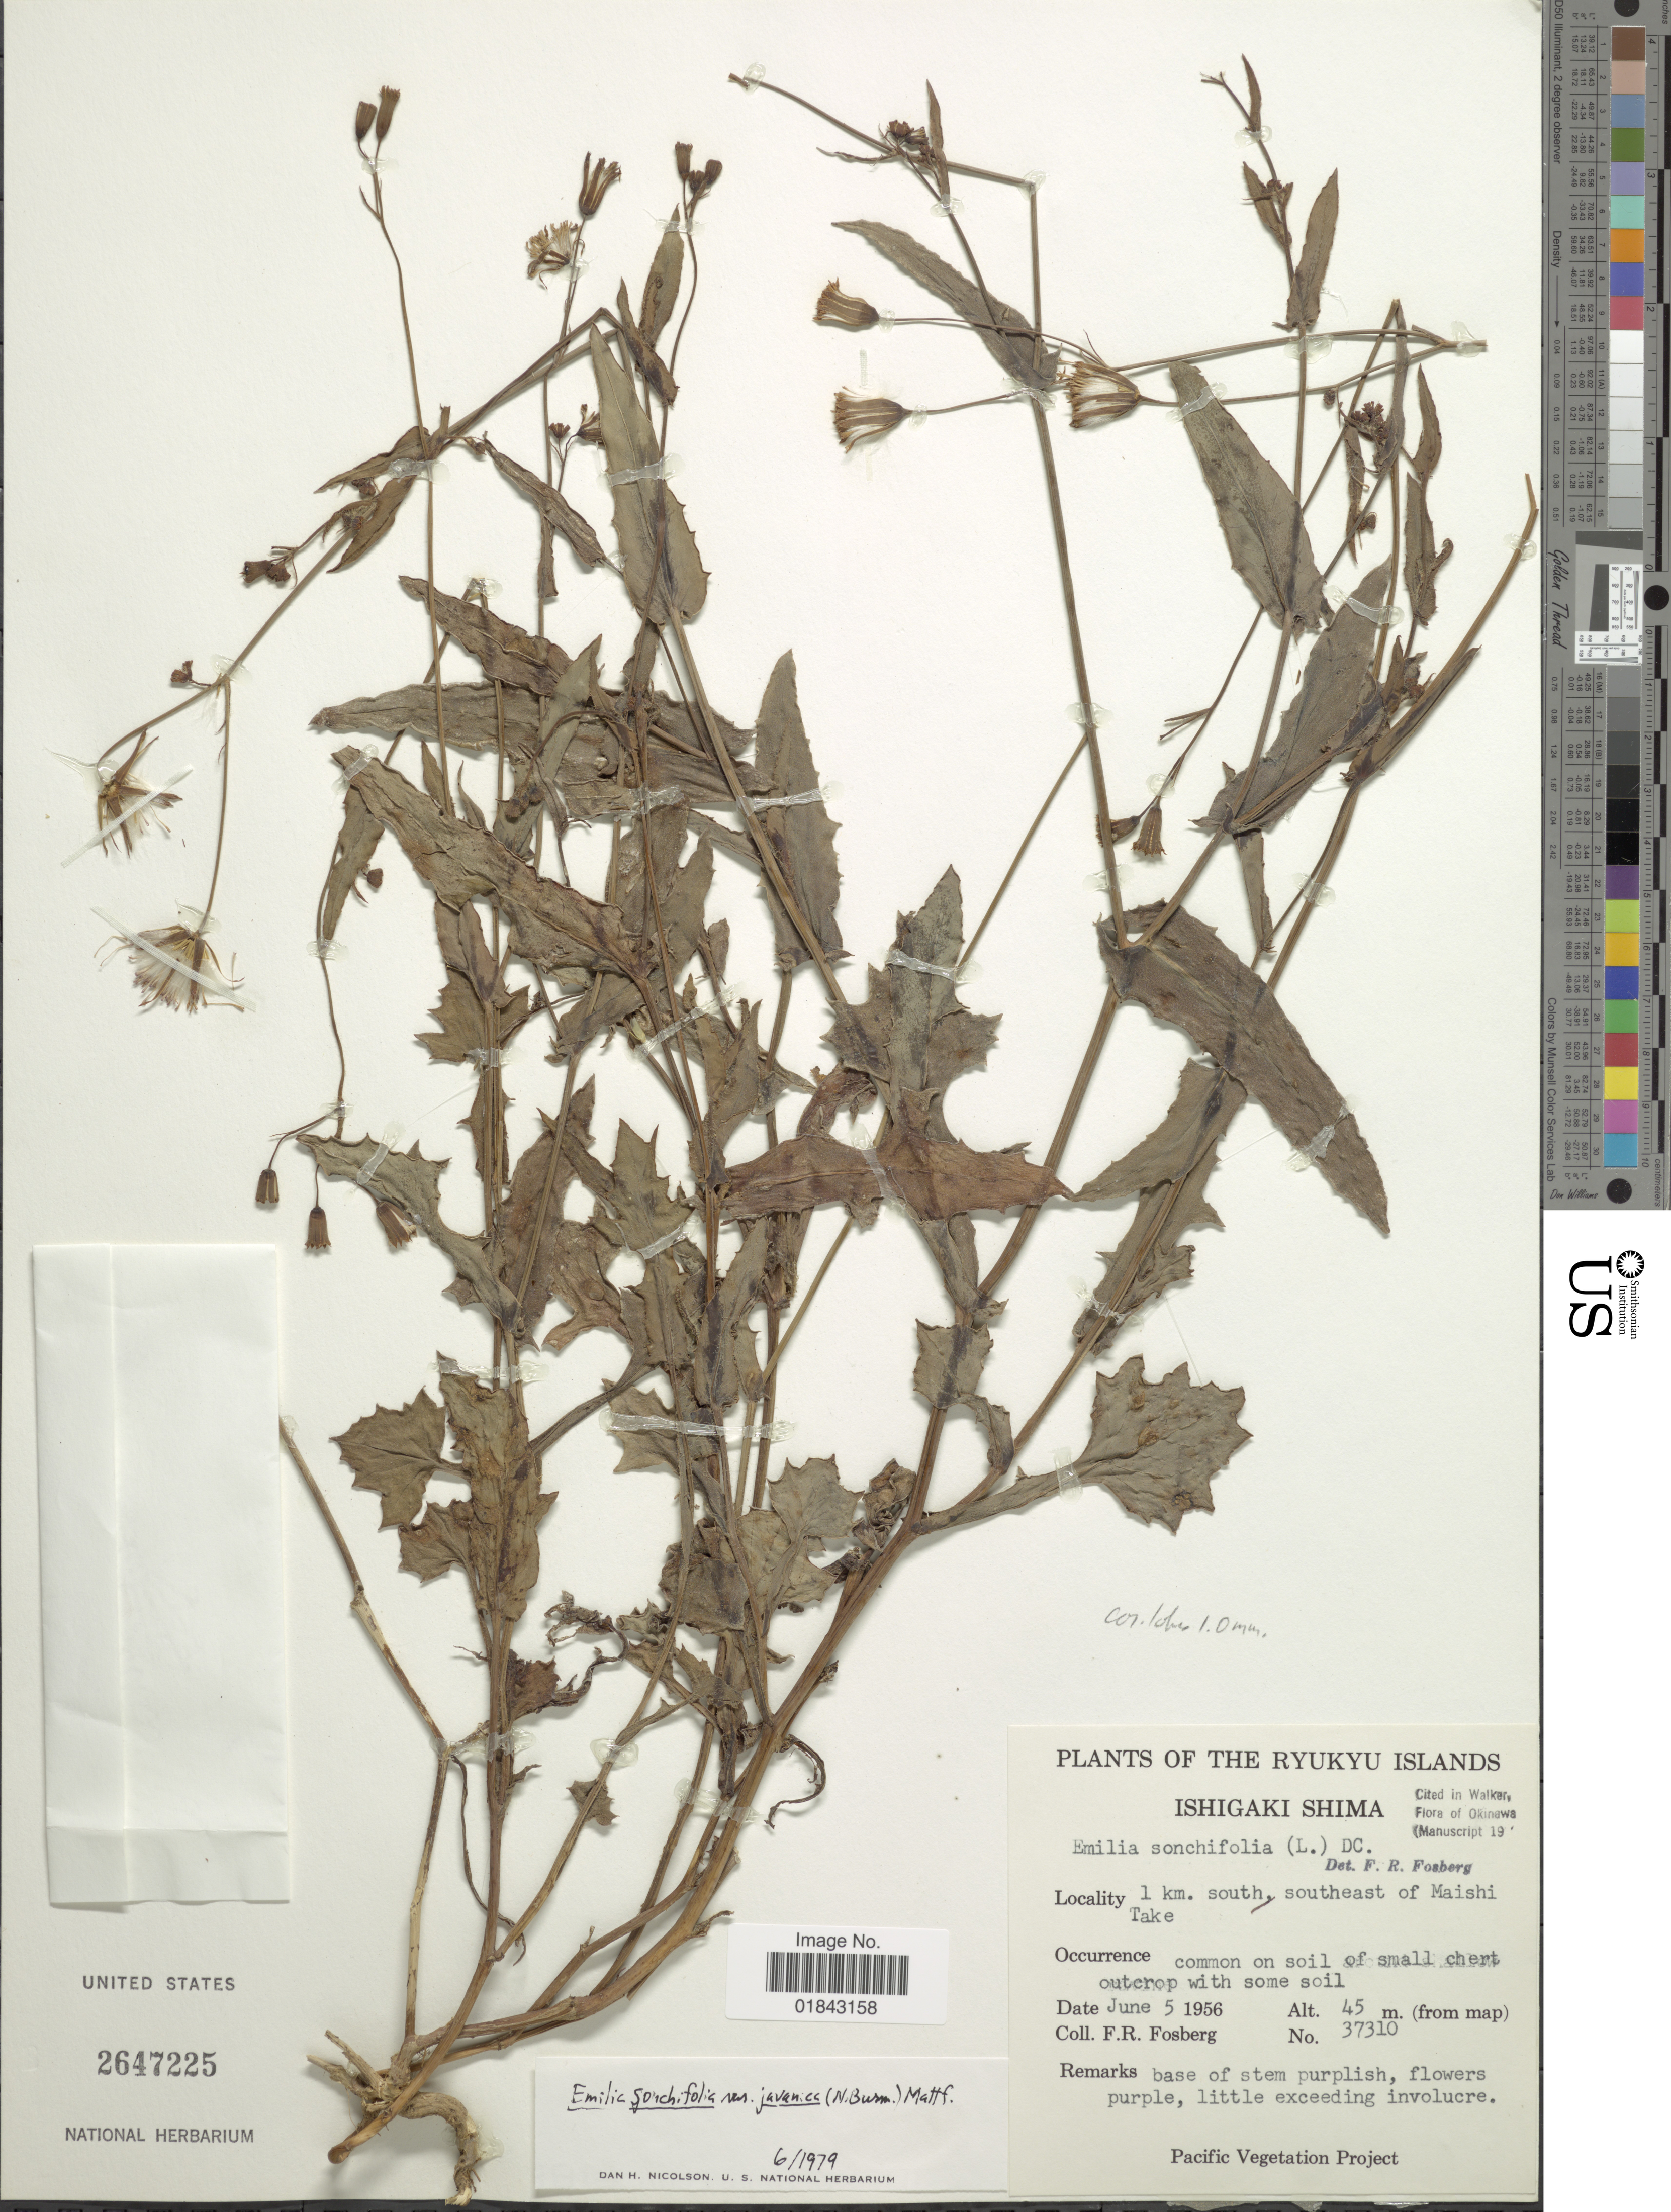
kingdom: Plantae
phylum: Tracheophyta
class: Magnoliopsida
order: Asterales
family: Asteraceae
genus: Emilia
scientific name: Emilia sonchifolia var. javanica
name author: (Burm. f.) Mattf.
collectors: F. R. Fosberg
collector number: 37310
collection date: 1956-06-05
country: Japan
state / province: Okinawa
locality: Ryukyu Islands, Ishigaki Shima, 1 km. south. southeast of Maishi Take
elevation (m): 45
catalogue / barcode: US 2647225